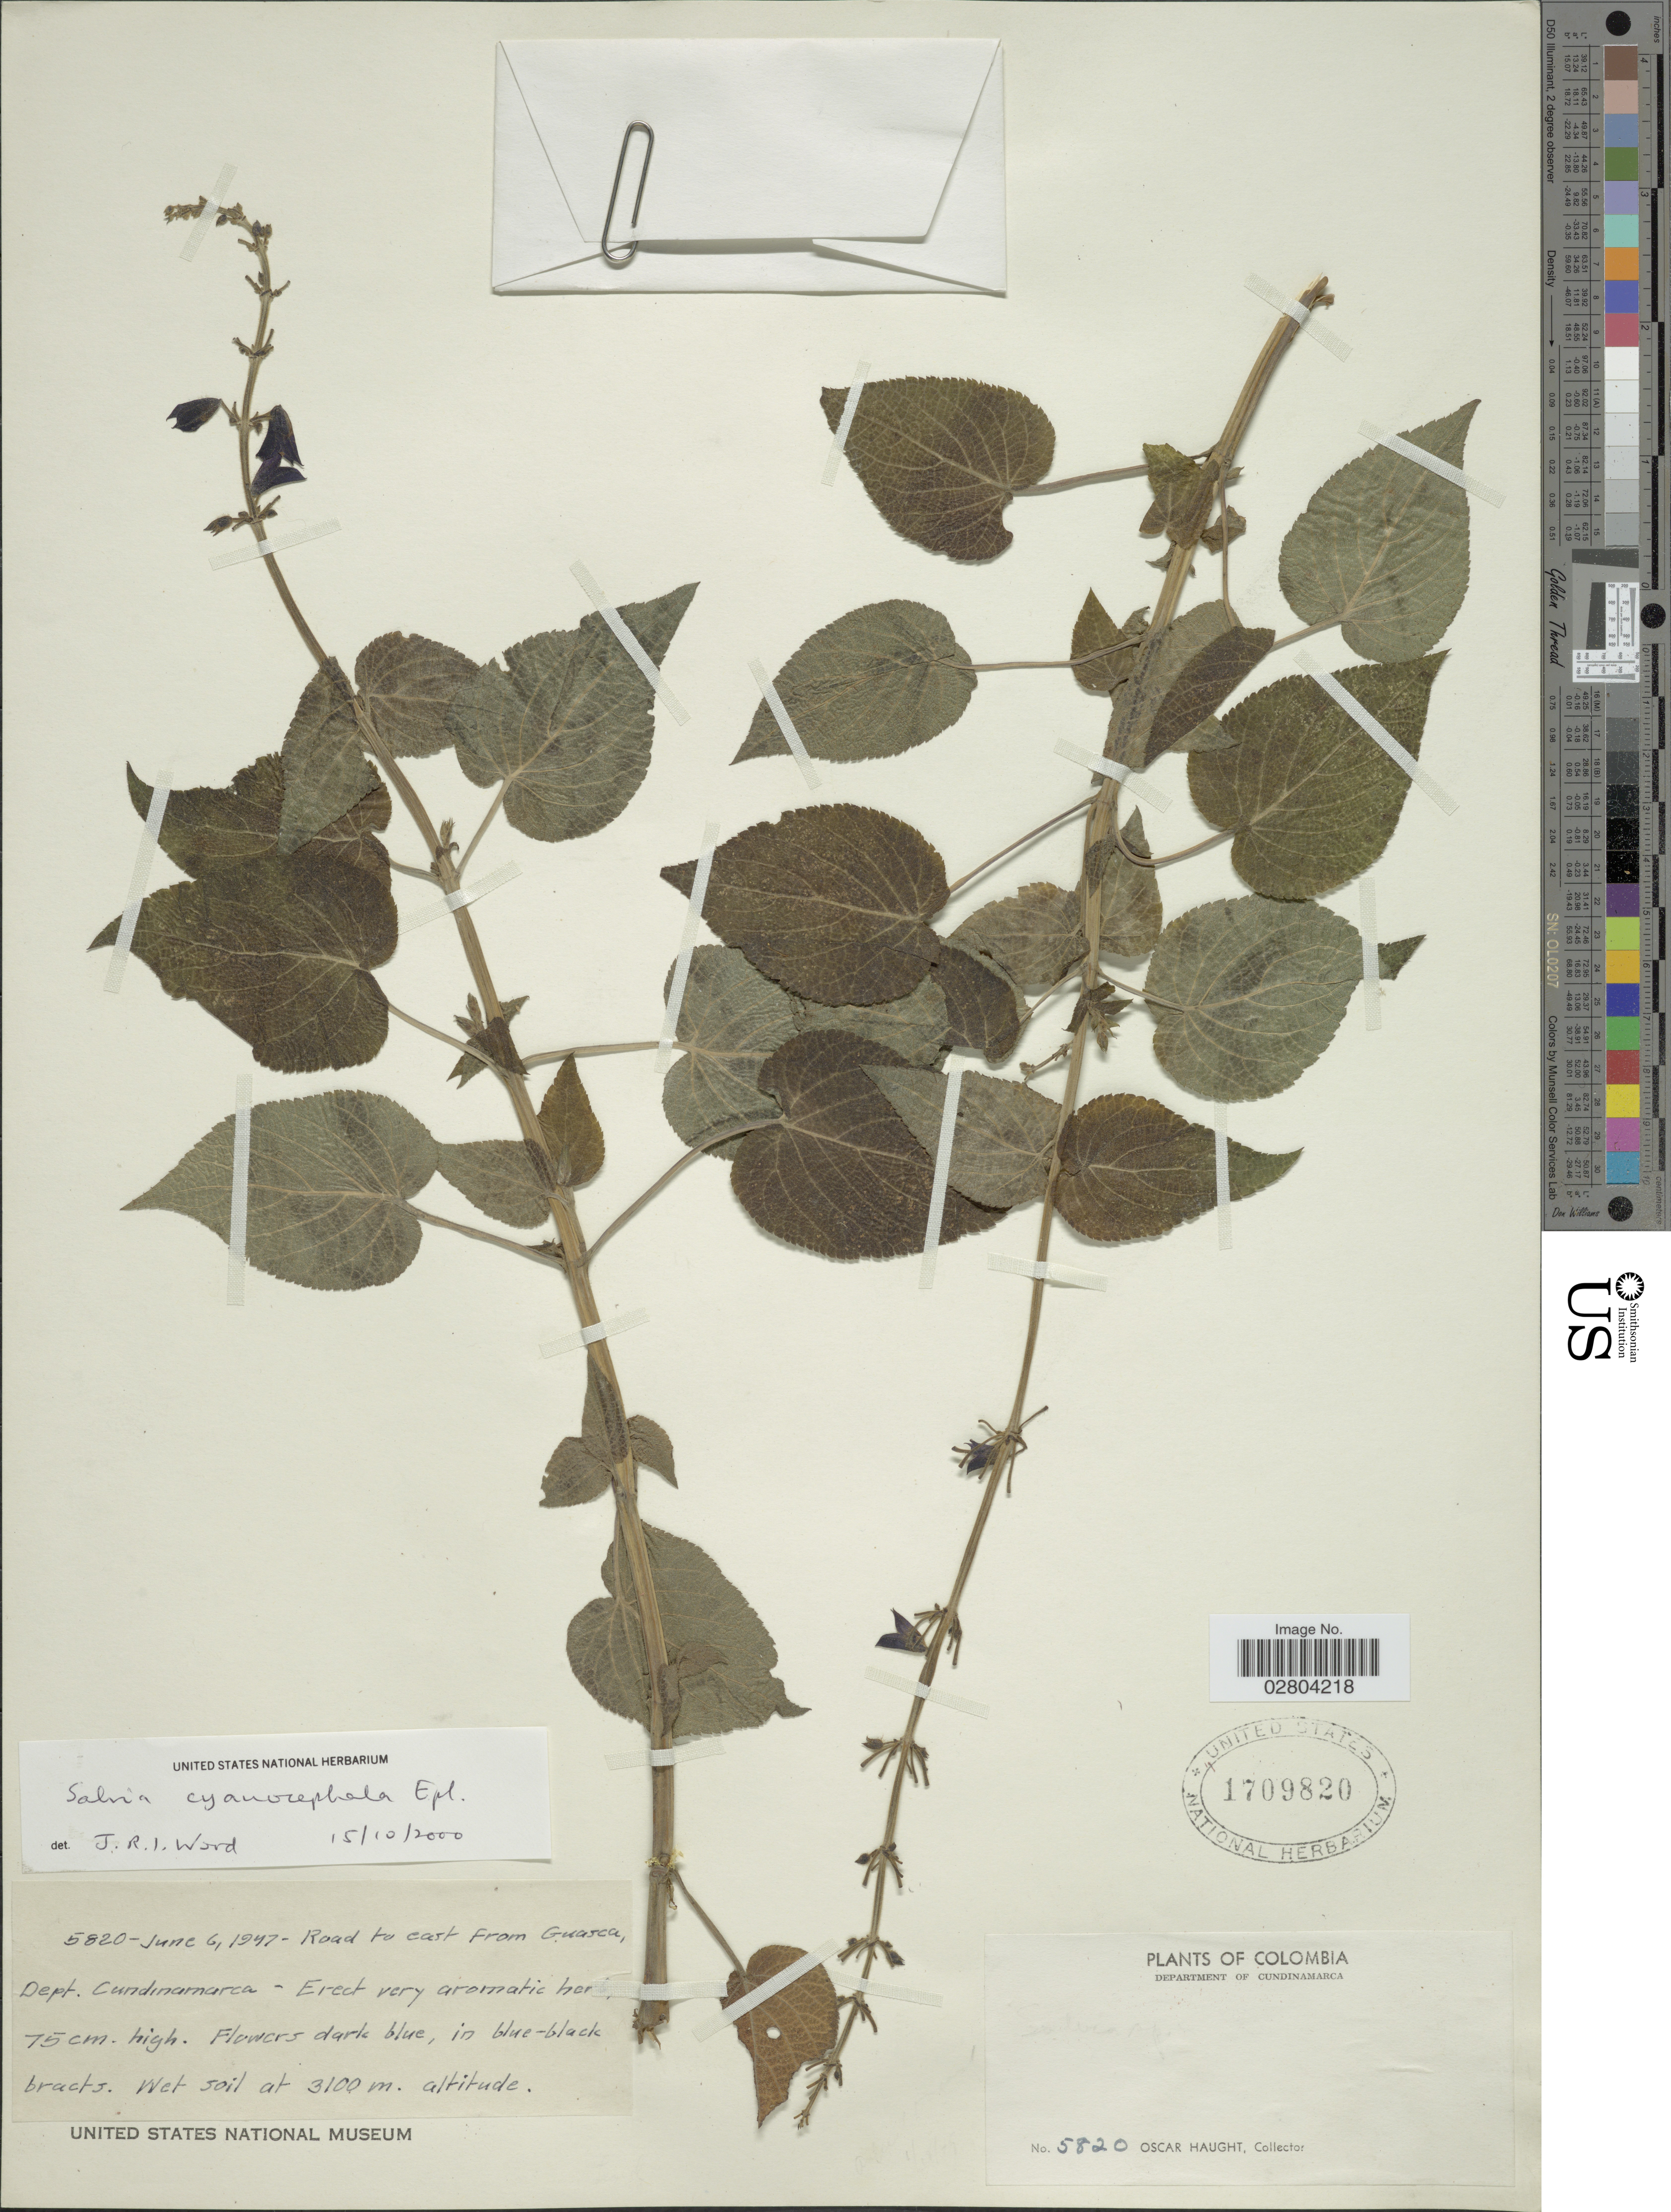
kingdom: Plantae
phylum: Tracheophyta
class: Magnoliopsida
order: Lamiales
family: Lamiaceae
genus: Salvia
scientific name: Salvia cyanocephala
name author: Epling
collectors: O. Haught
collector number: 5820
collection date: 1947-06-06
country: Colombia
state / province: Cundinamarca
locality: Road to east from Guasca, Dept. Cundinamarca.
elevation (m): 3100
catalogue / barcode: US 1709820